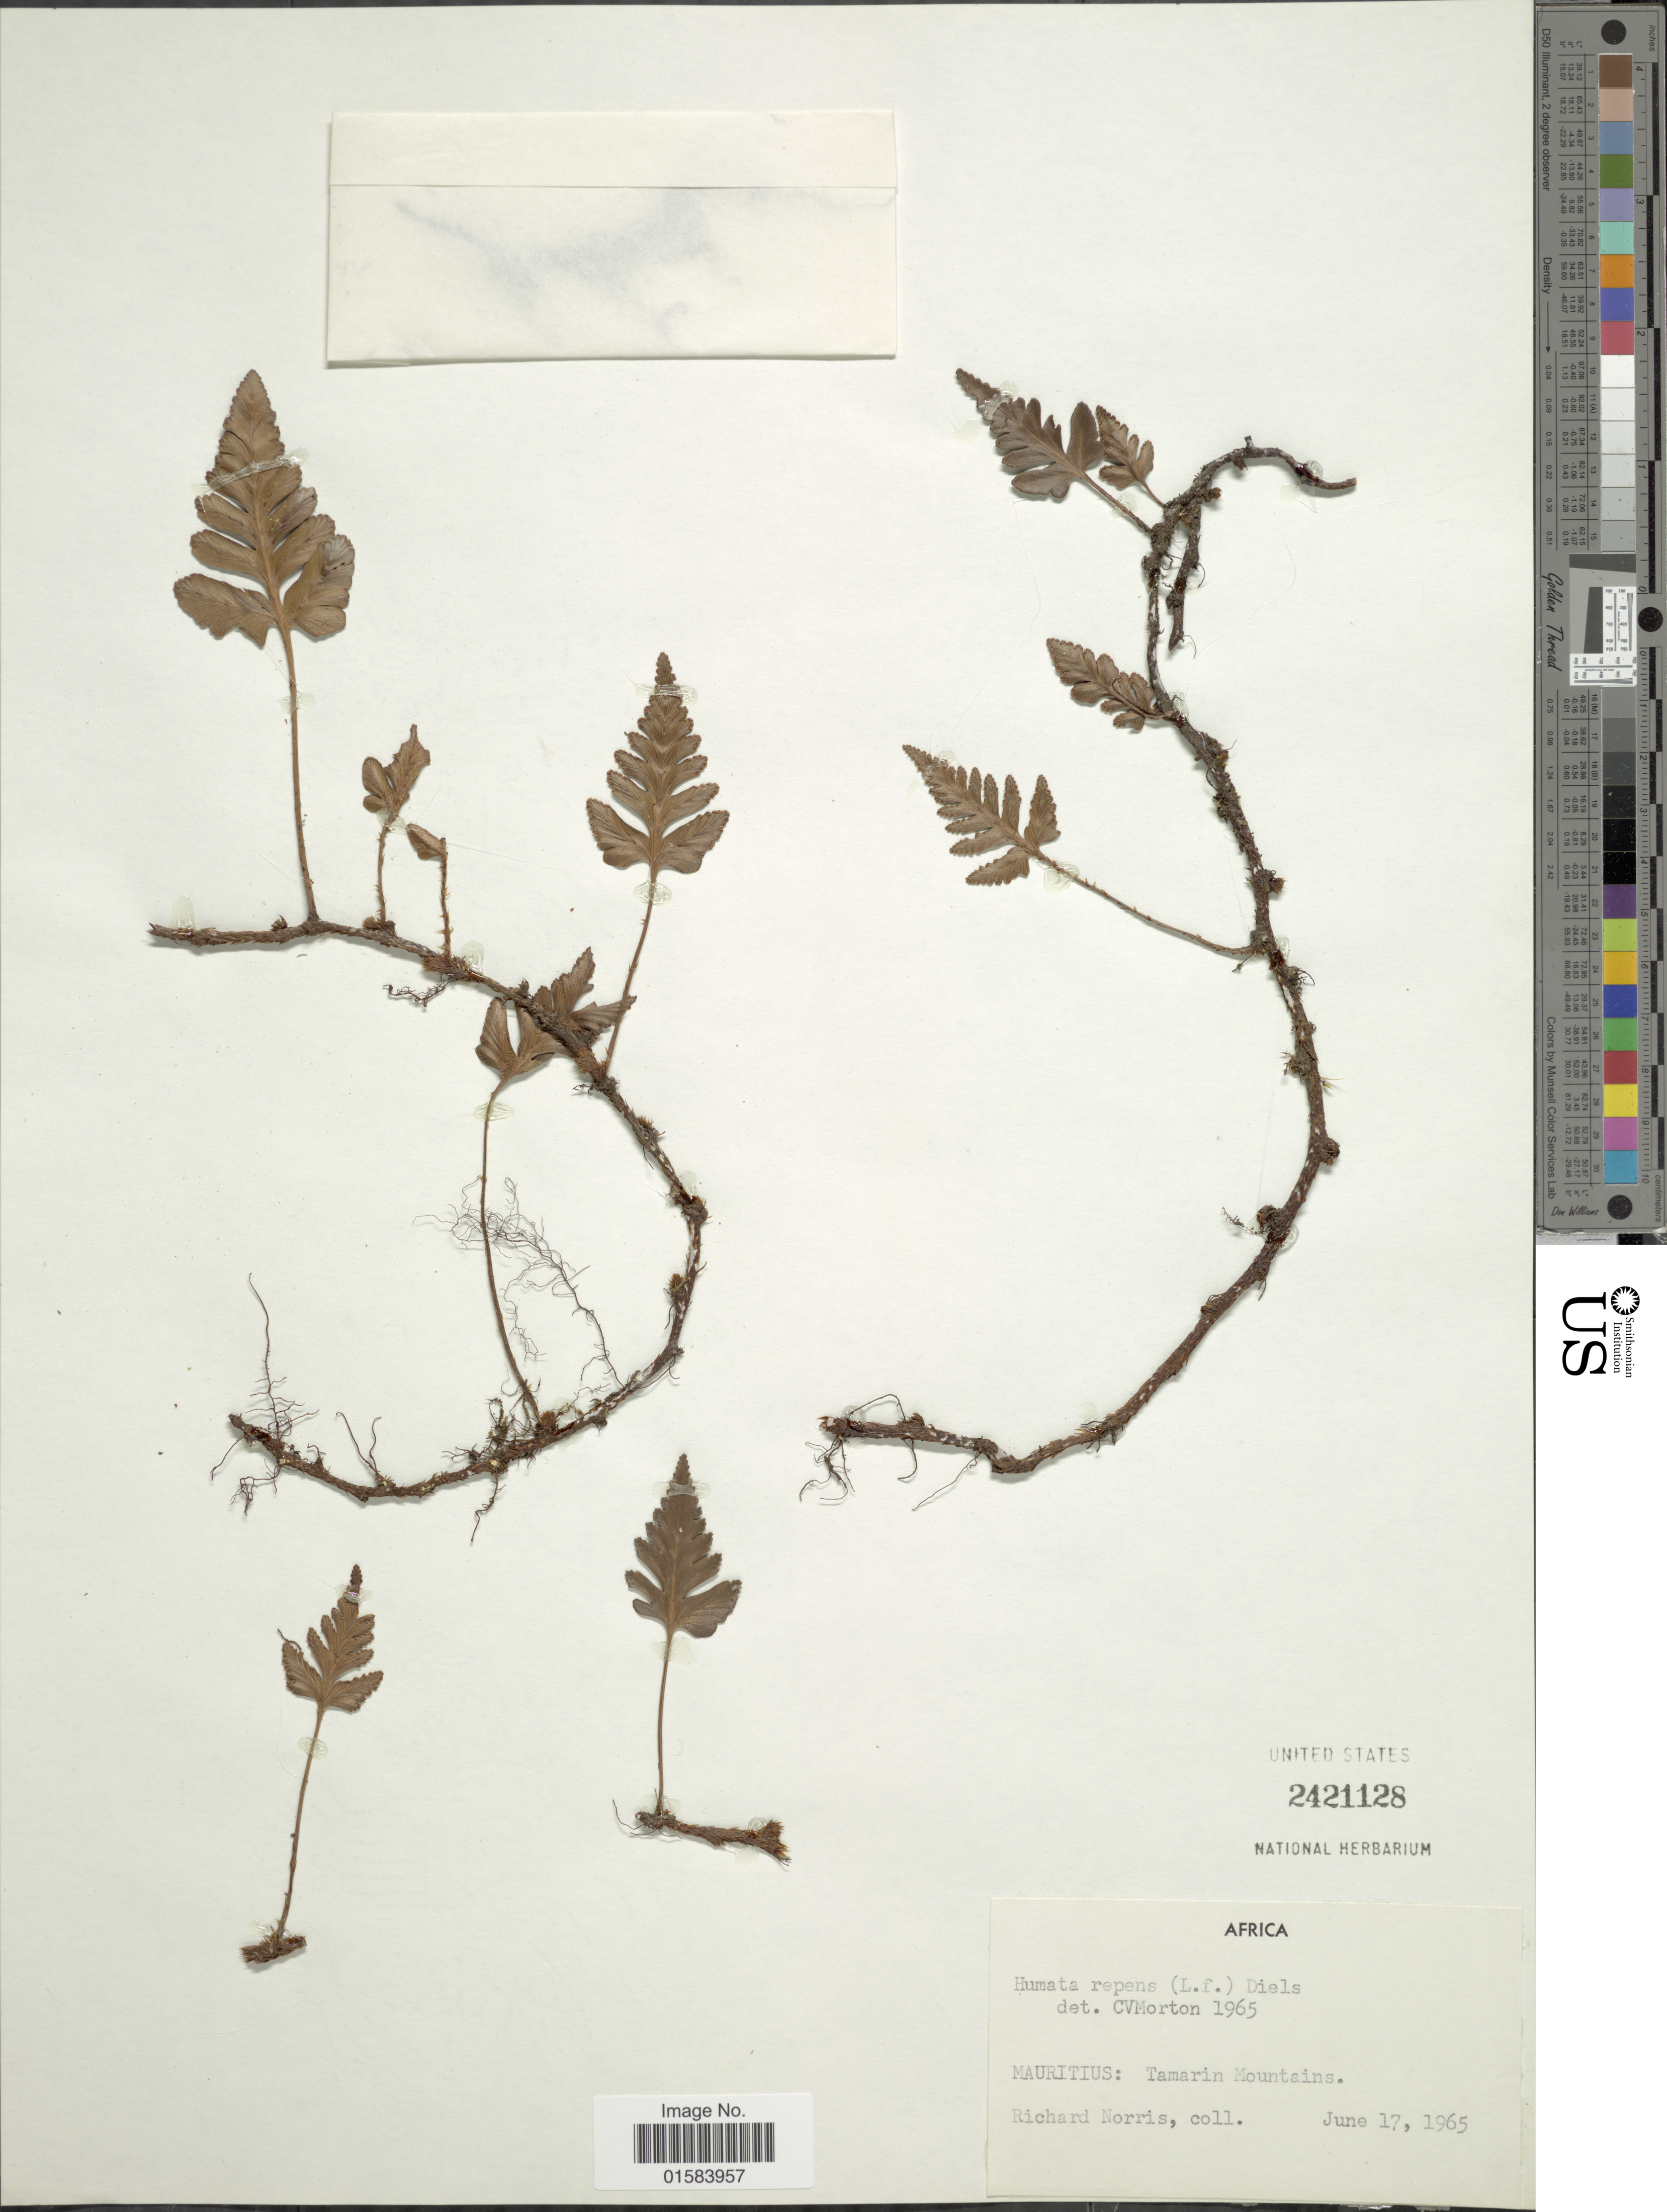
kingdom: Plantae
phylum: Tracheophyta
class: Polypodiopsida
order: Polypodiales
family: Davalliaceae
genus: Davallia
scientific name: Davallia repens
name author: (L. f.) Kuhn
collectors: R. E. Norris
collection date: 1965-06-17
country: Mauritius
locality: Tamarin Mountains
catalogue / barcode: US 2421128